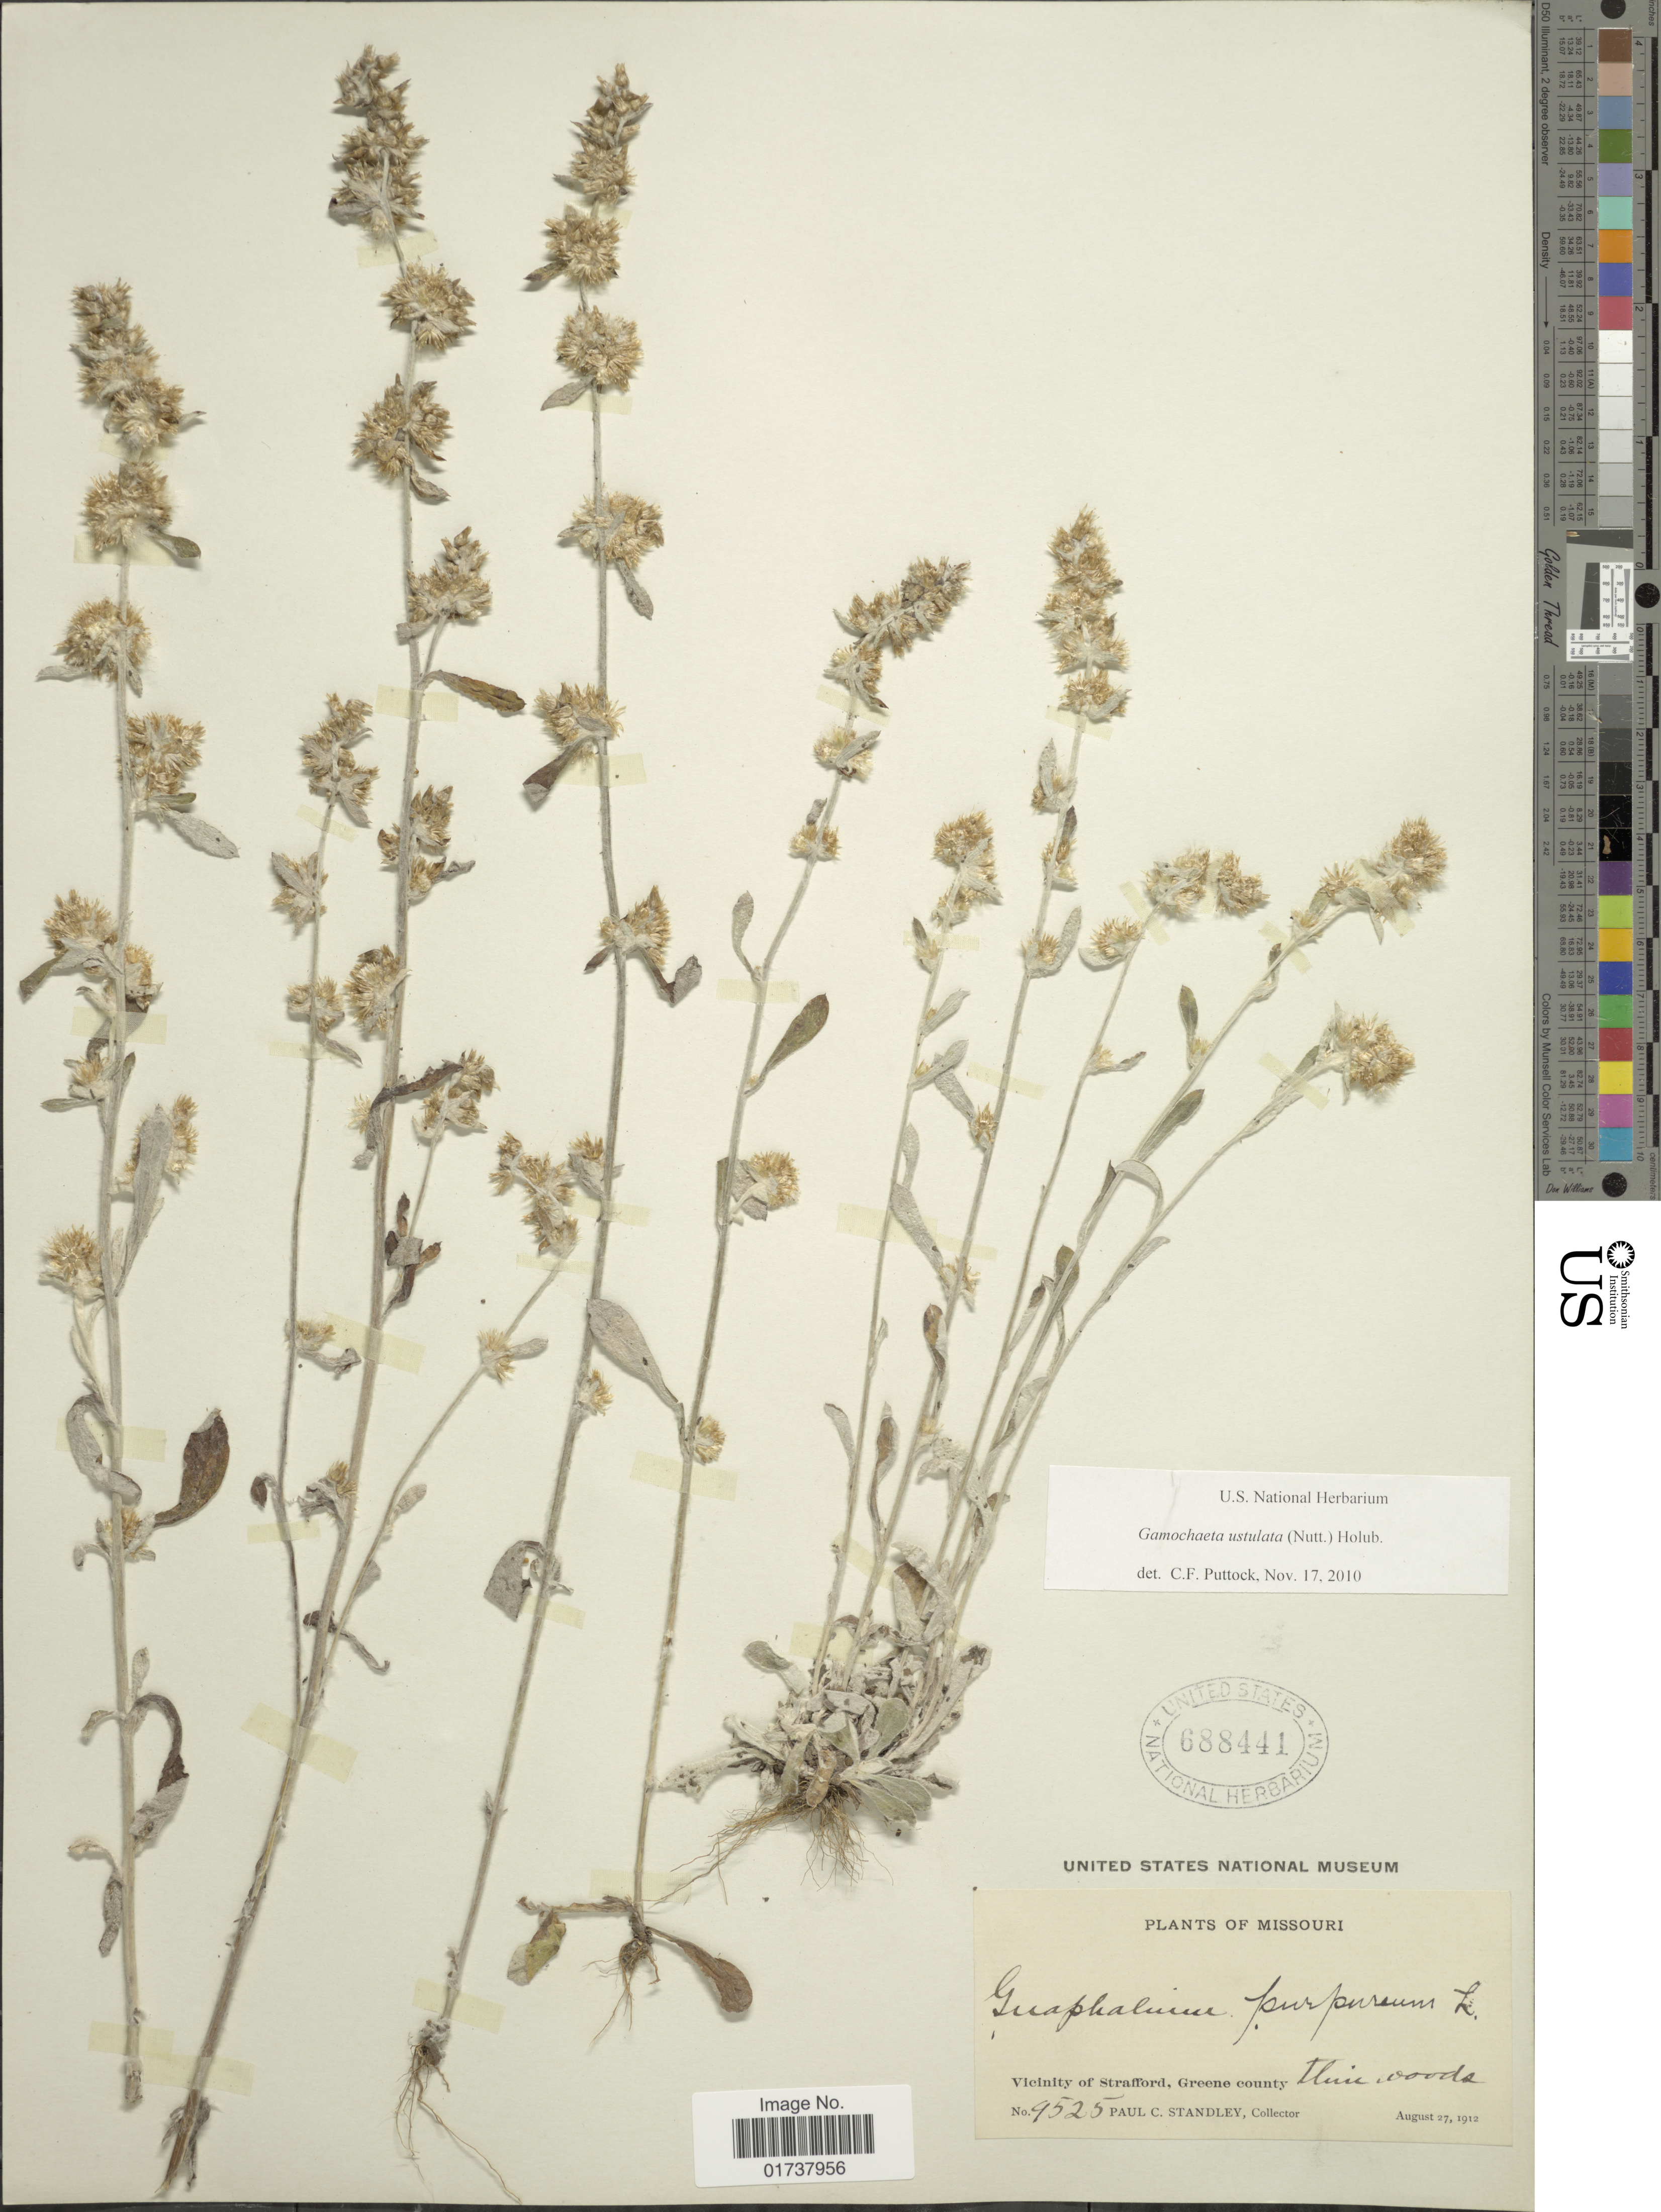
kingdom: Plantae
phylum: Tracheophyta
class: Magnoliopsida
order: Asterales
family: Asteraceae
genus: Gamochaeta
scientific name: Gamochaeta purpurea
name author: (L.) Cabrera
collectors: P. C. Standley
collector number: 9525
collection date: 1912-08-27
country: United States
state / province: Missouri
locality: Vicinity of Strafford, Greene County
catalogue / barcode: US 688441